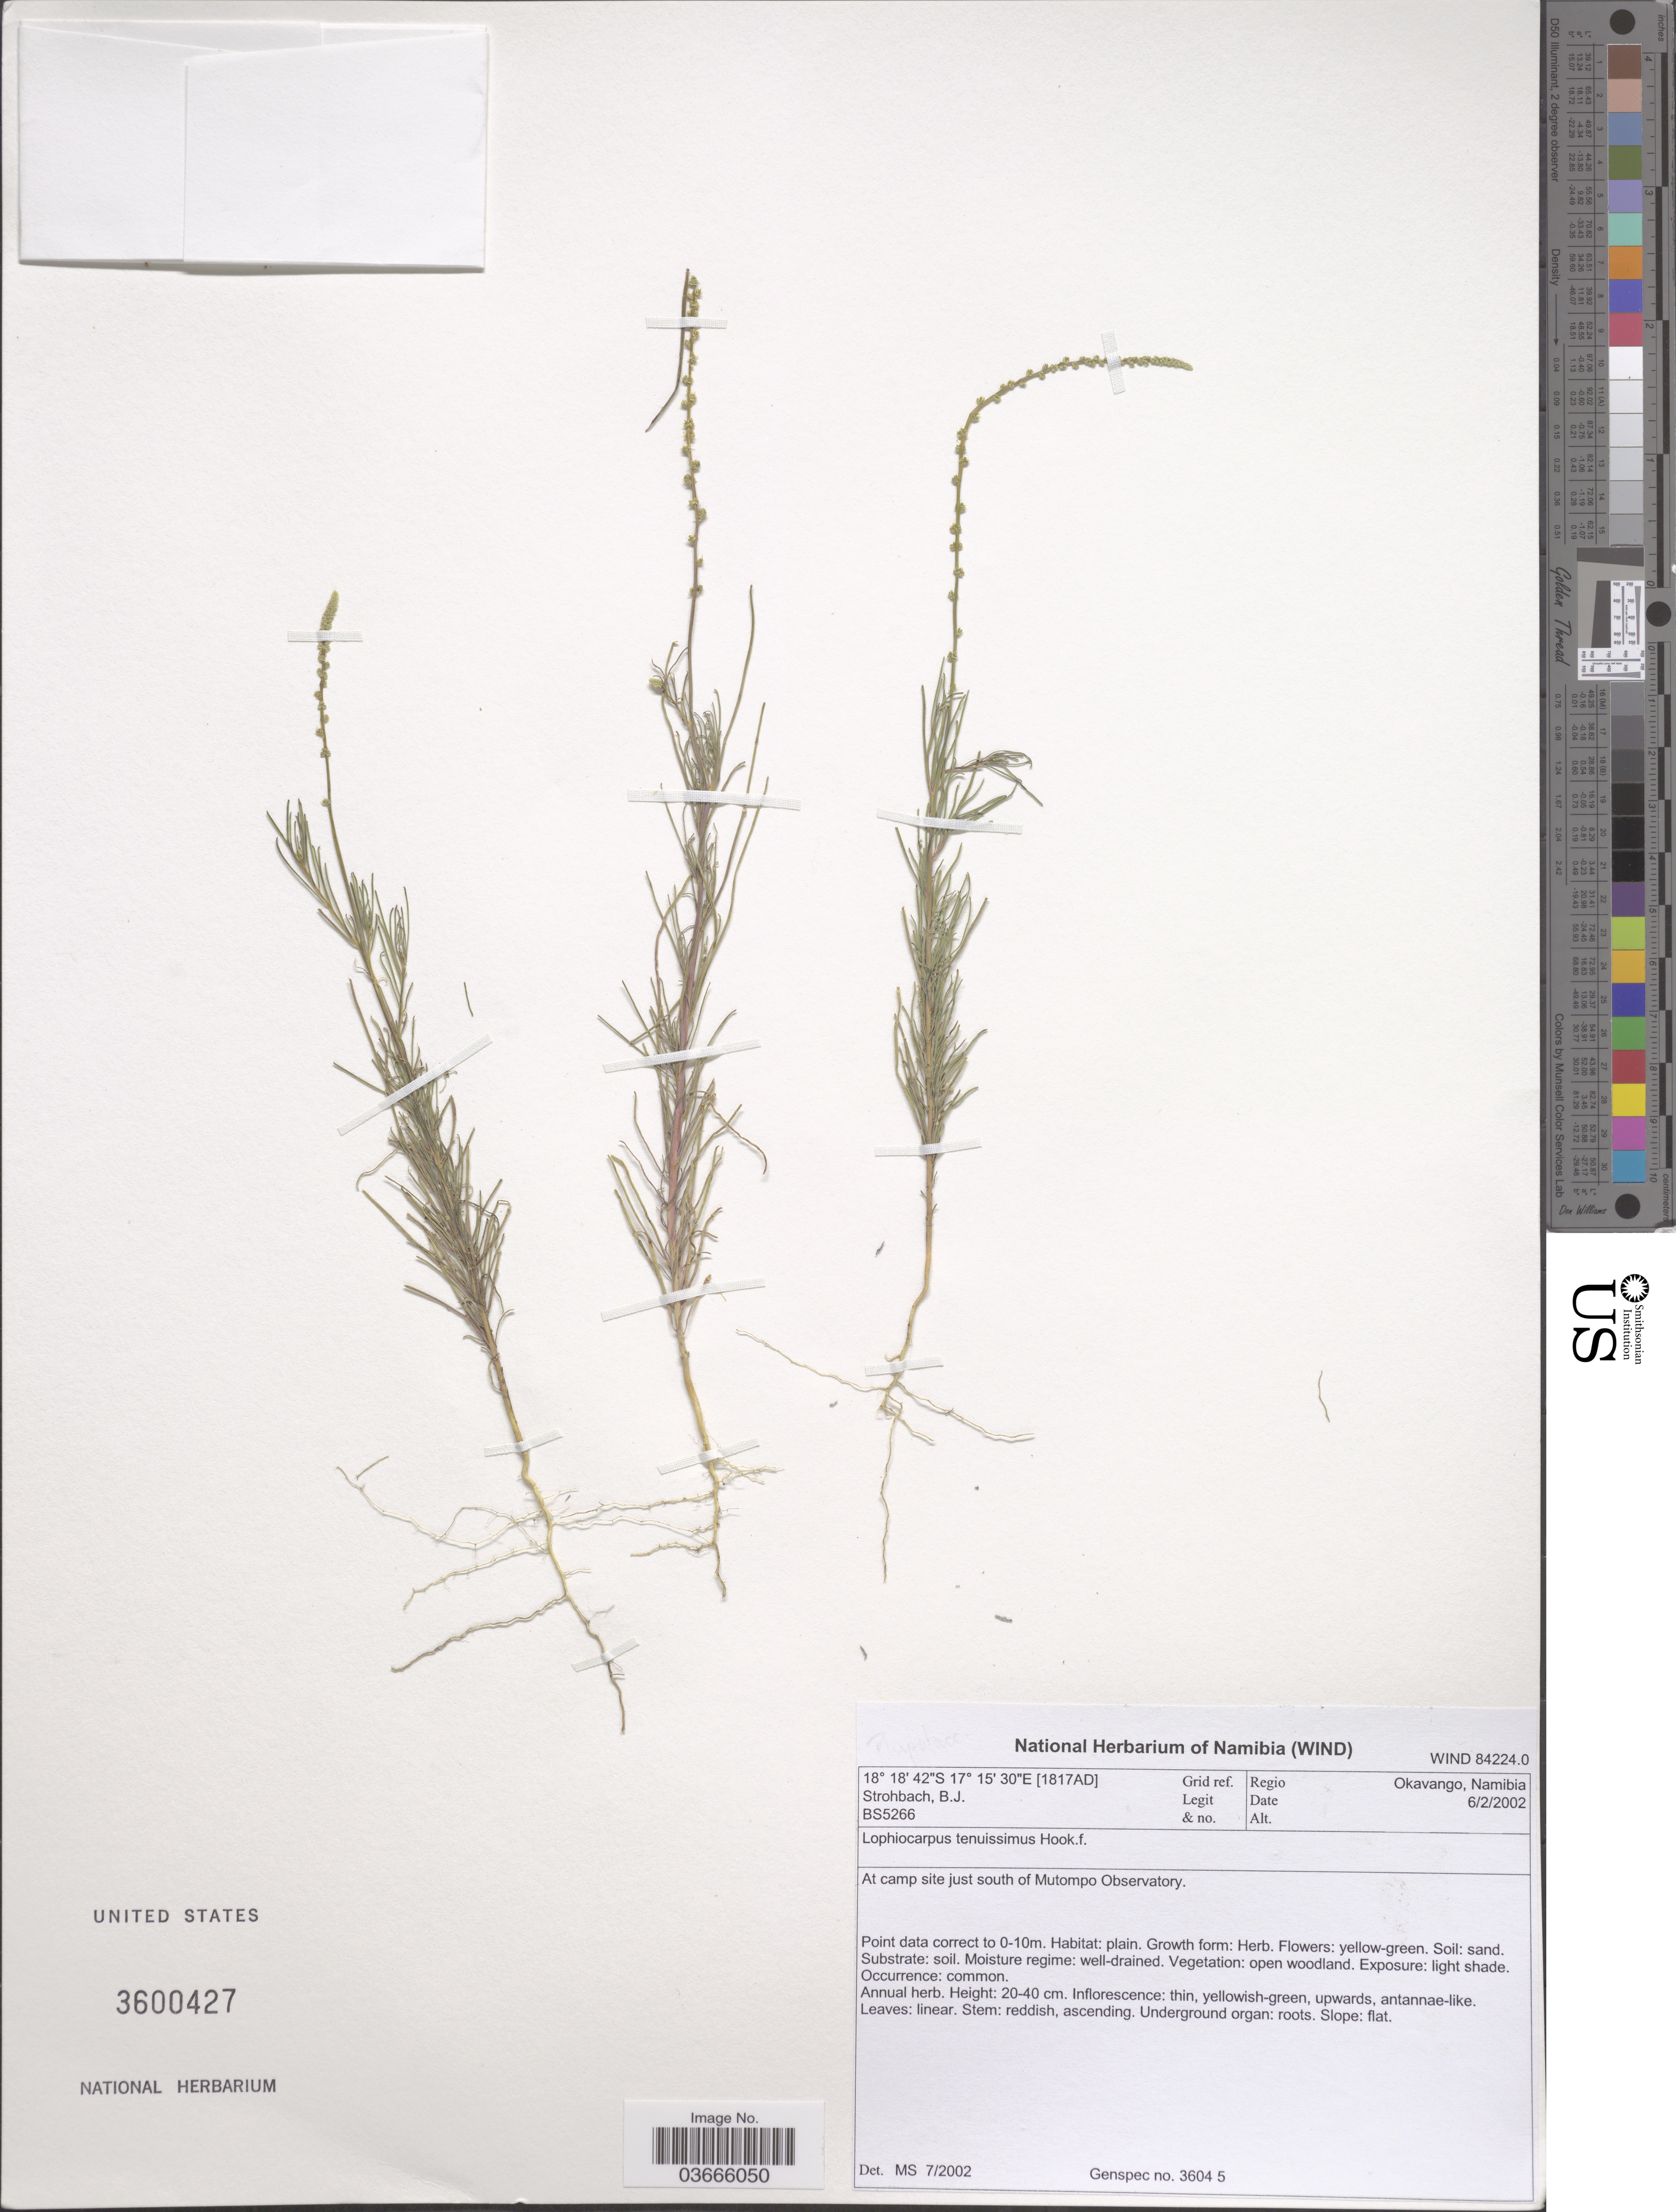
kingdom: Plantae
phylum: Tracheophyta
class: Magnoliopsida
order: Caryophyllales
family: Lophiocarpaceae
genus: Lophiocarpus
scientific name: Lophiocarpus tenuissimus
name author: Hook. f.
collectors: B. Strohbach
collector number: BS5266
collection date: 2002-02-06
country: Namibia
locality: [1817AD] Grid ref. Regio Okavango. At camp site just south of Mutompo Observatory.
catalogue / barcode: US 3600427